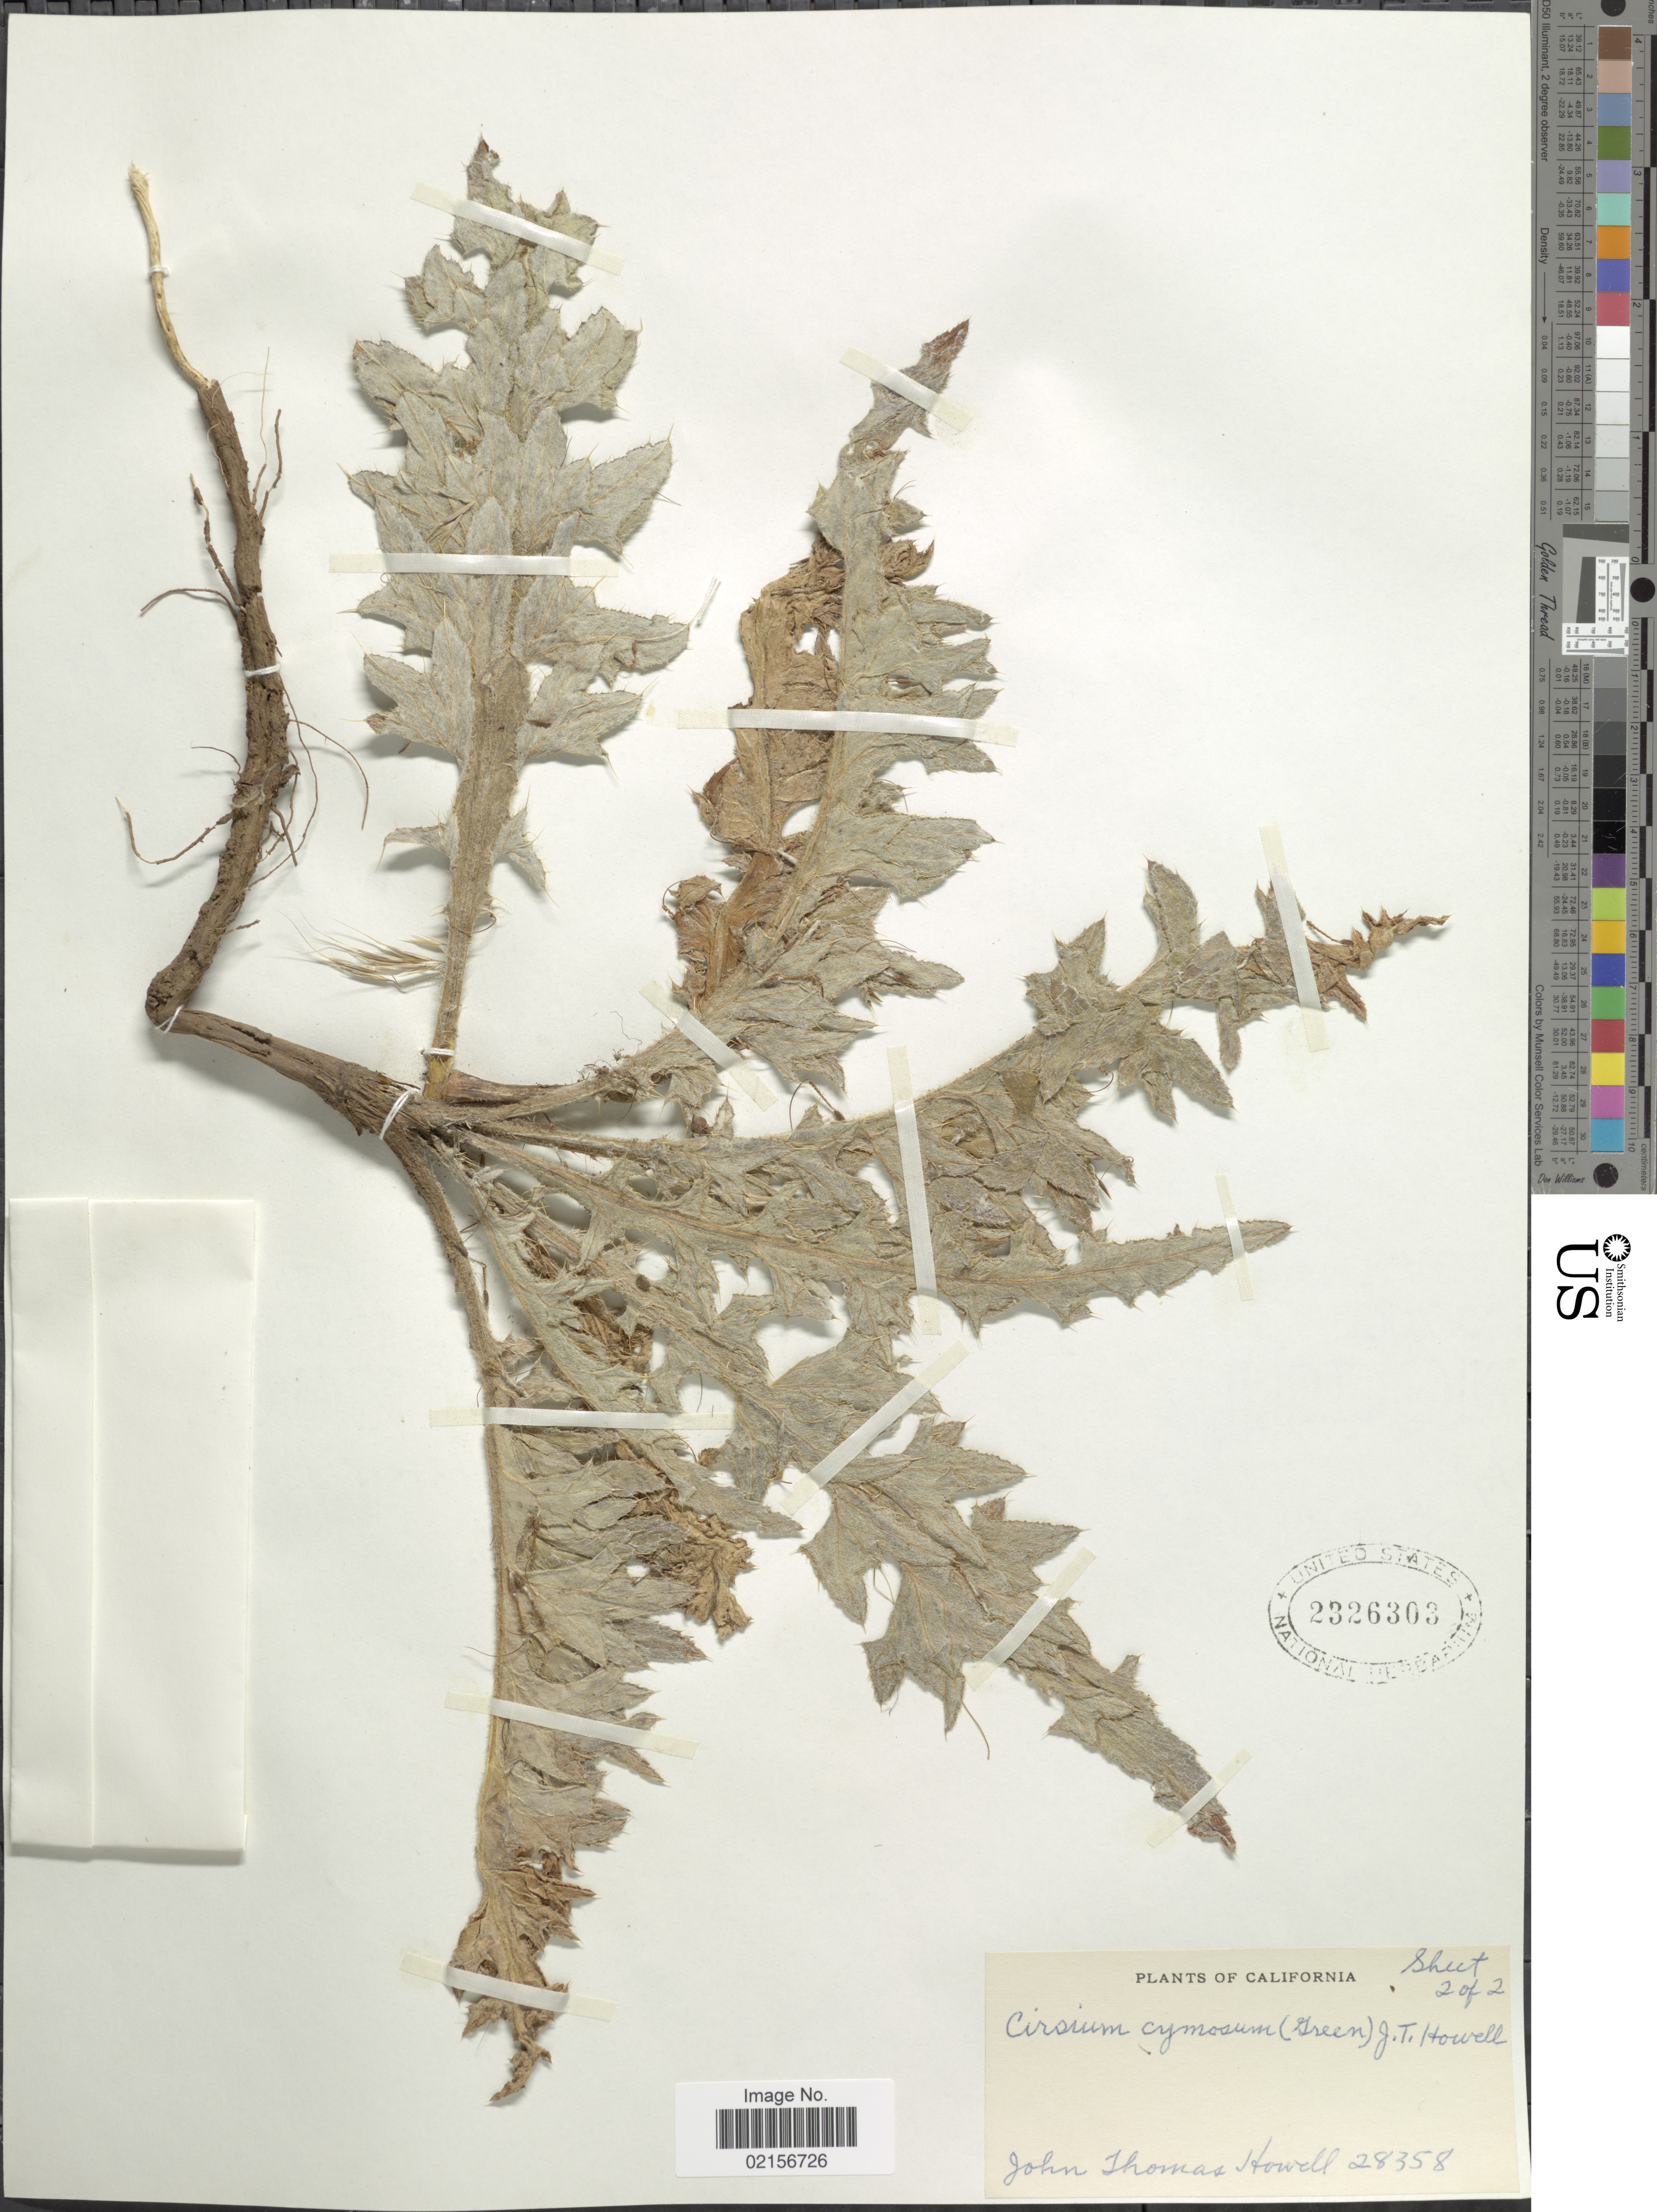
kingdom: Plantae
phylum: Tracheophyta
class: Magnoliopsida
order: Asterales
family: Asteraceae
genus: Cirsium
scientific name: Cirsium cymosum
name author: (Greene) J.T. Howell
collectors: J. T. Howell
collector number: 28358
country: United States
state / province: California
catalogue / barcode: US 2326303